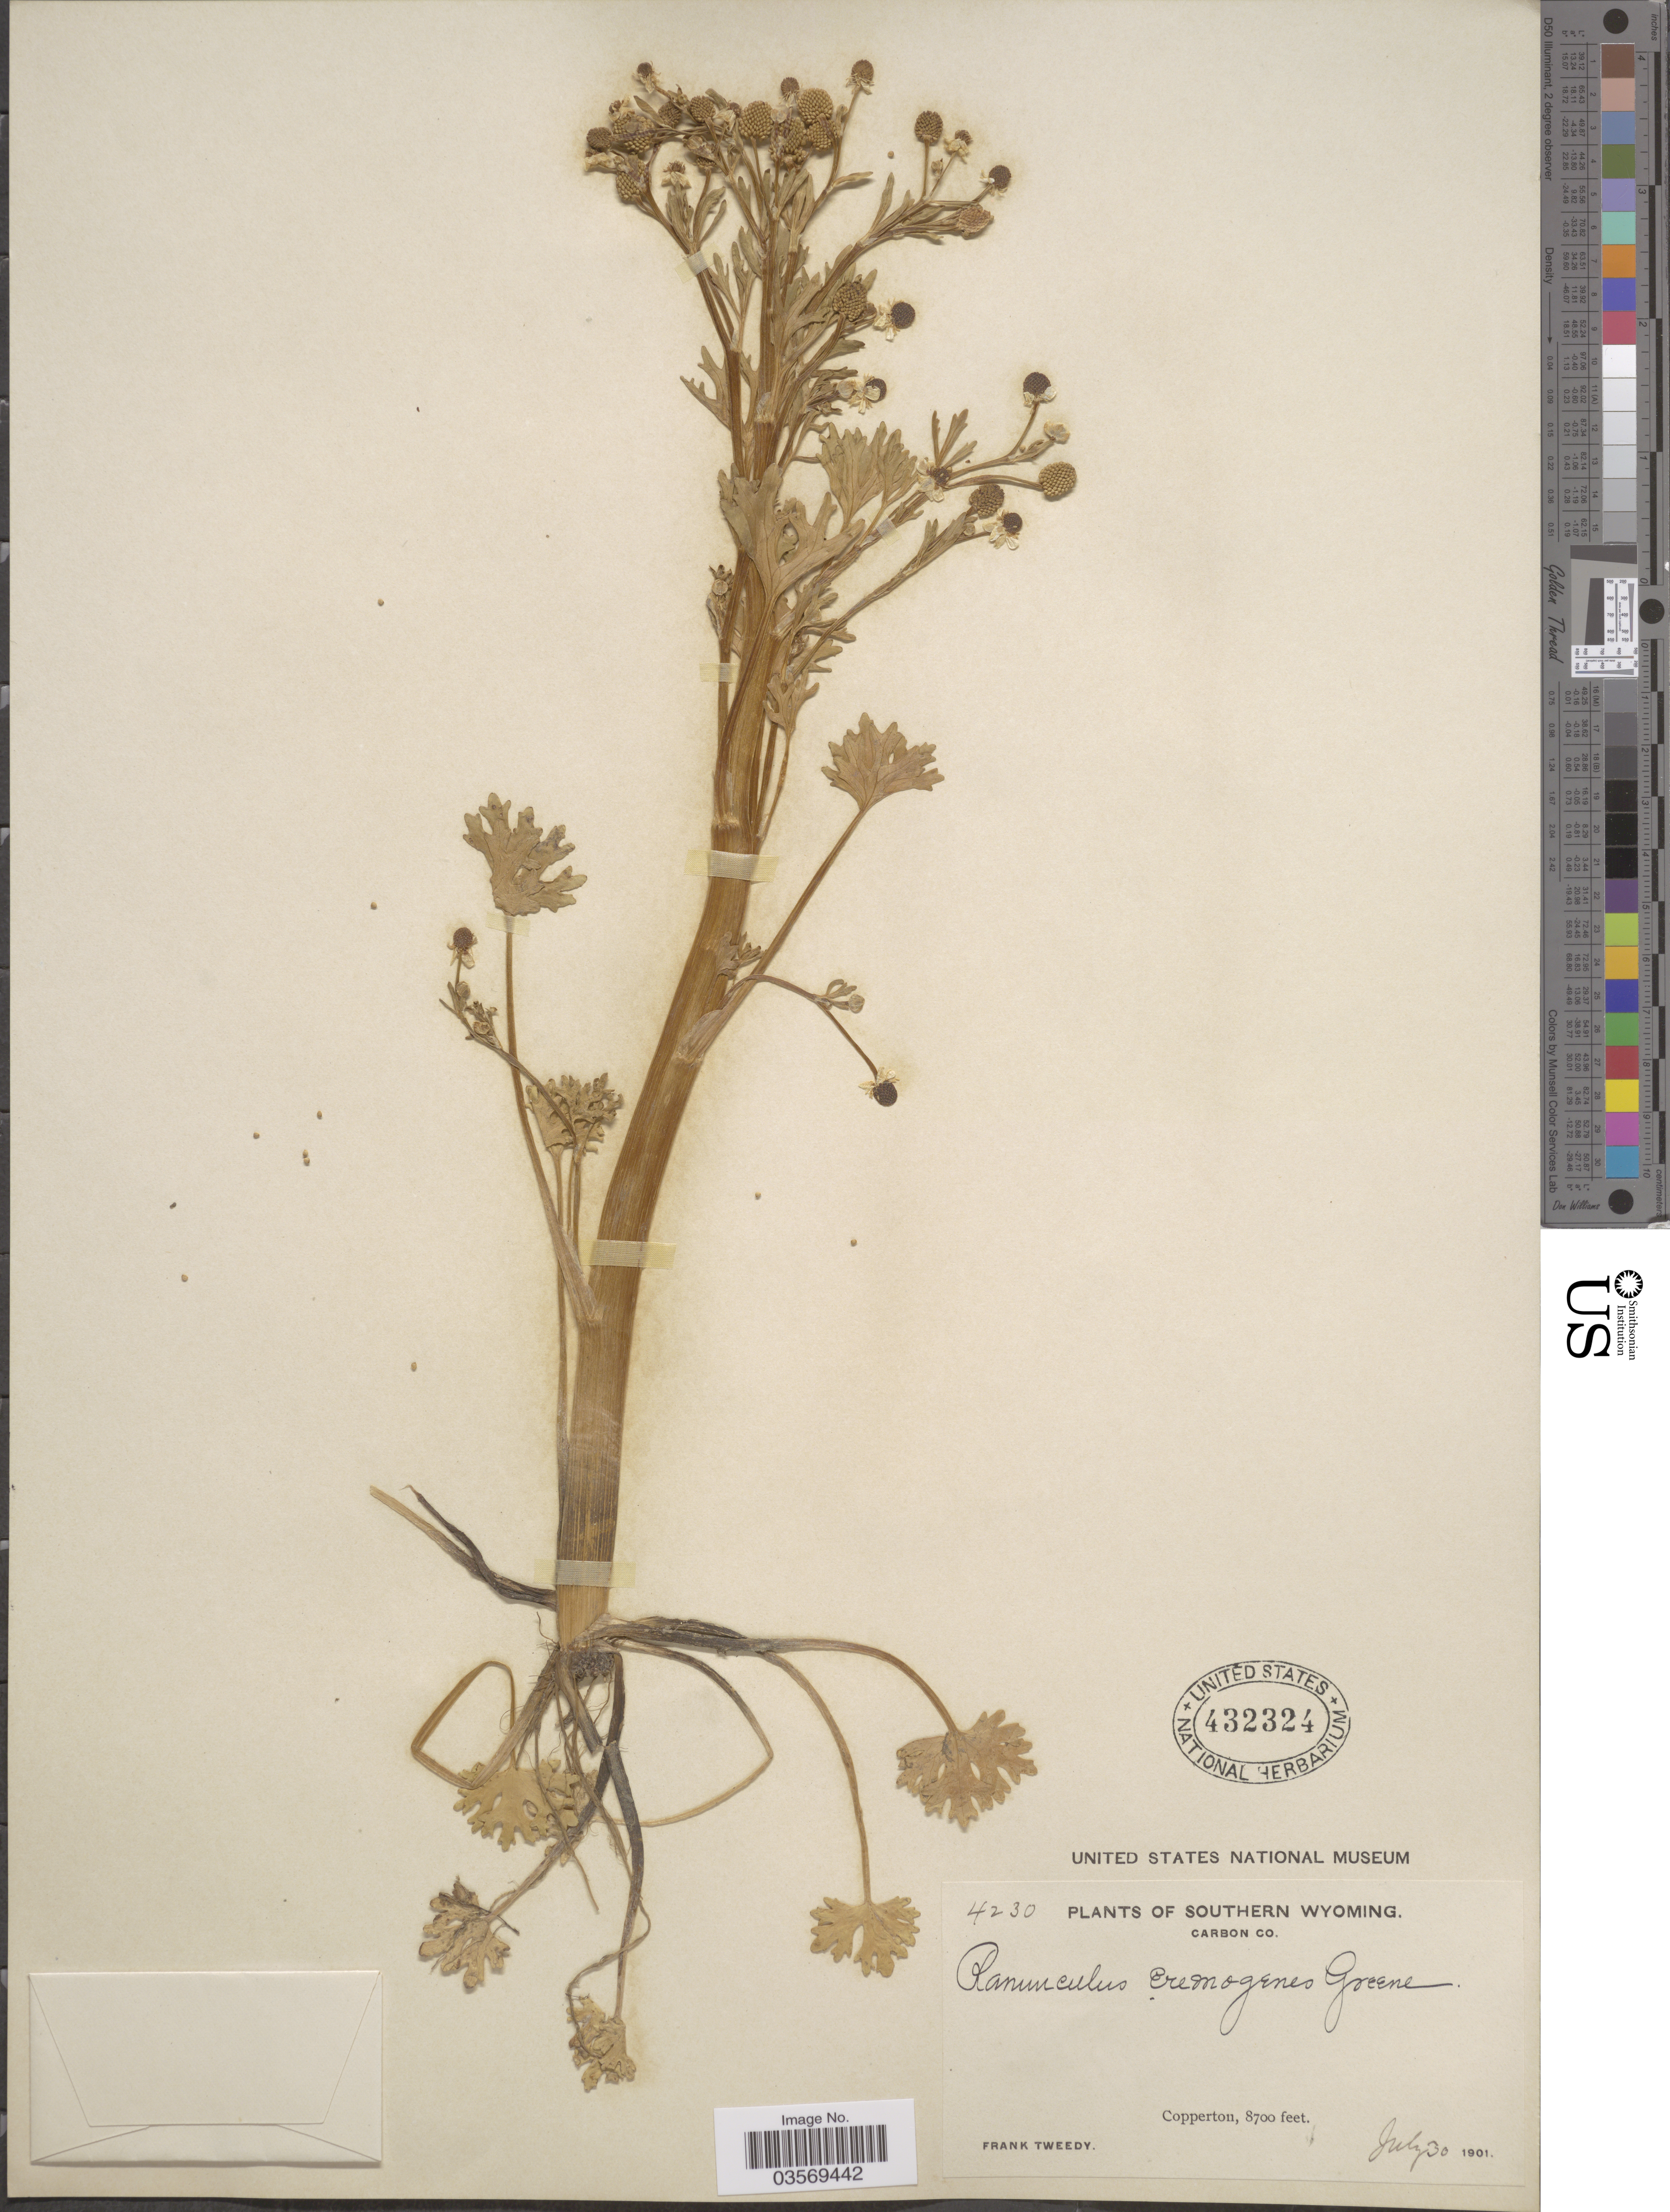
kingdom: Plantae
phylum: Tracheophyta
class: Magnoliopsida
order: Ranunculales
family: Ranunculaceae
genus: Ranunculus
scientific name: Ranunculus sceleratus var. multifidus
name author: Nutt.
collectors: F. Tweedy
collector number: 4230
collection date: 1901-07-30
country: United States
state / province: Wyoming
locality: Southern Wyoming. Carbon Co. Copperton.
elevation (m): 2652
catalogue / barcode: US 432324